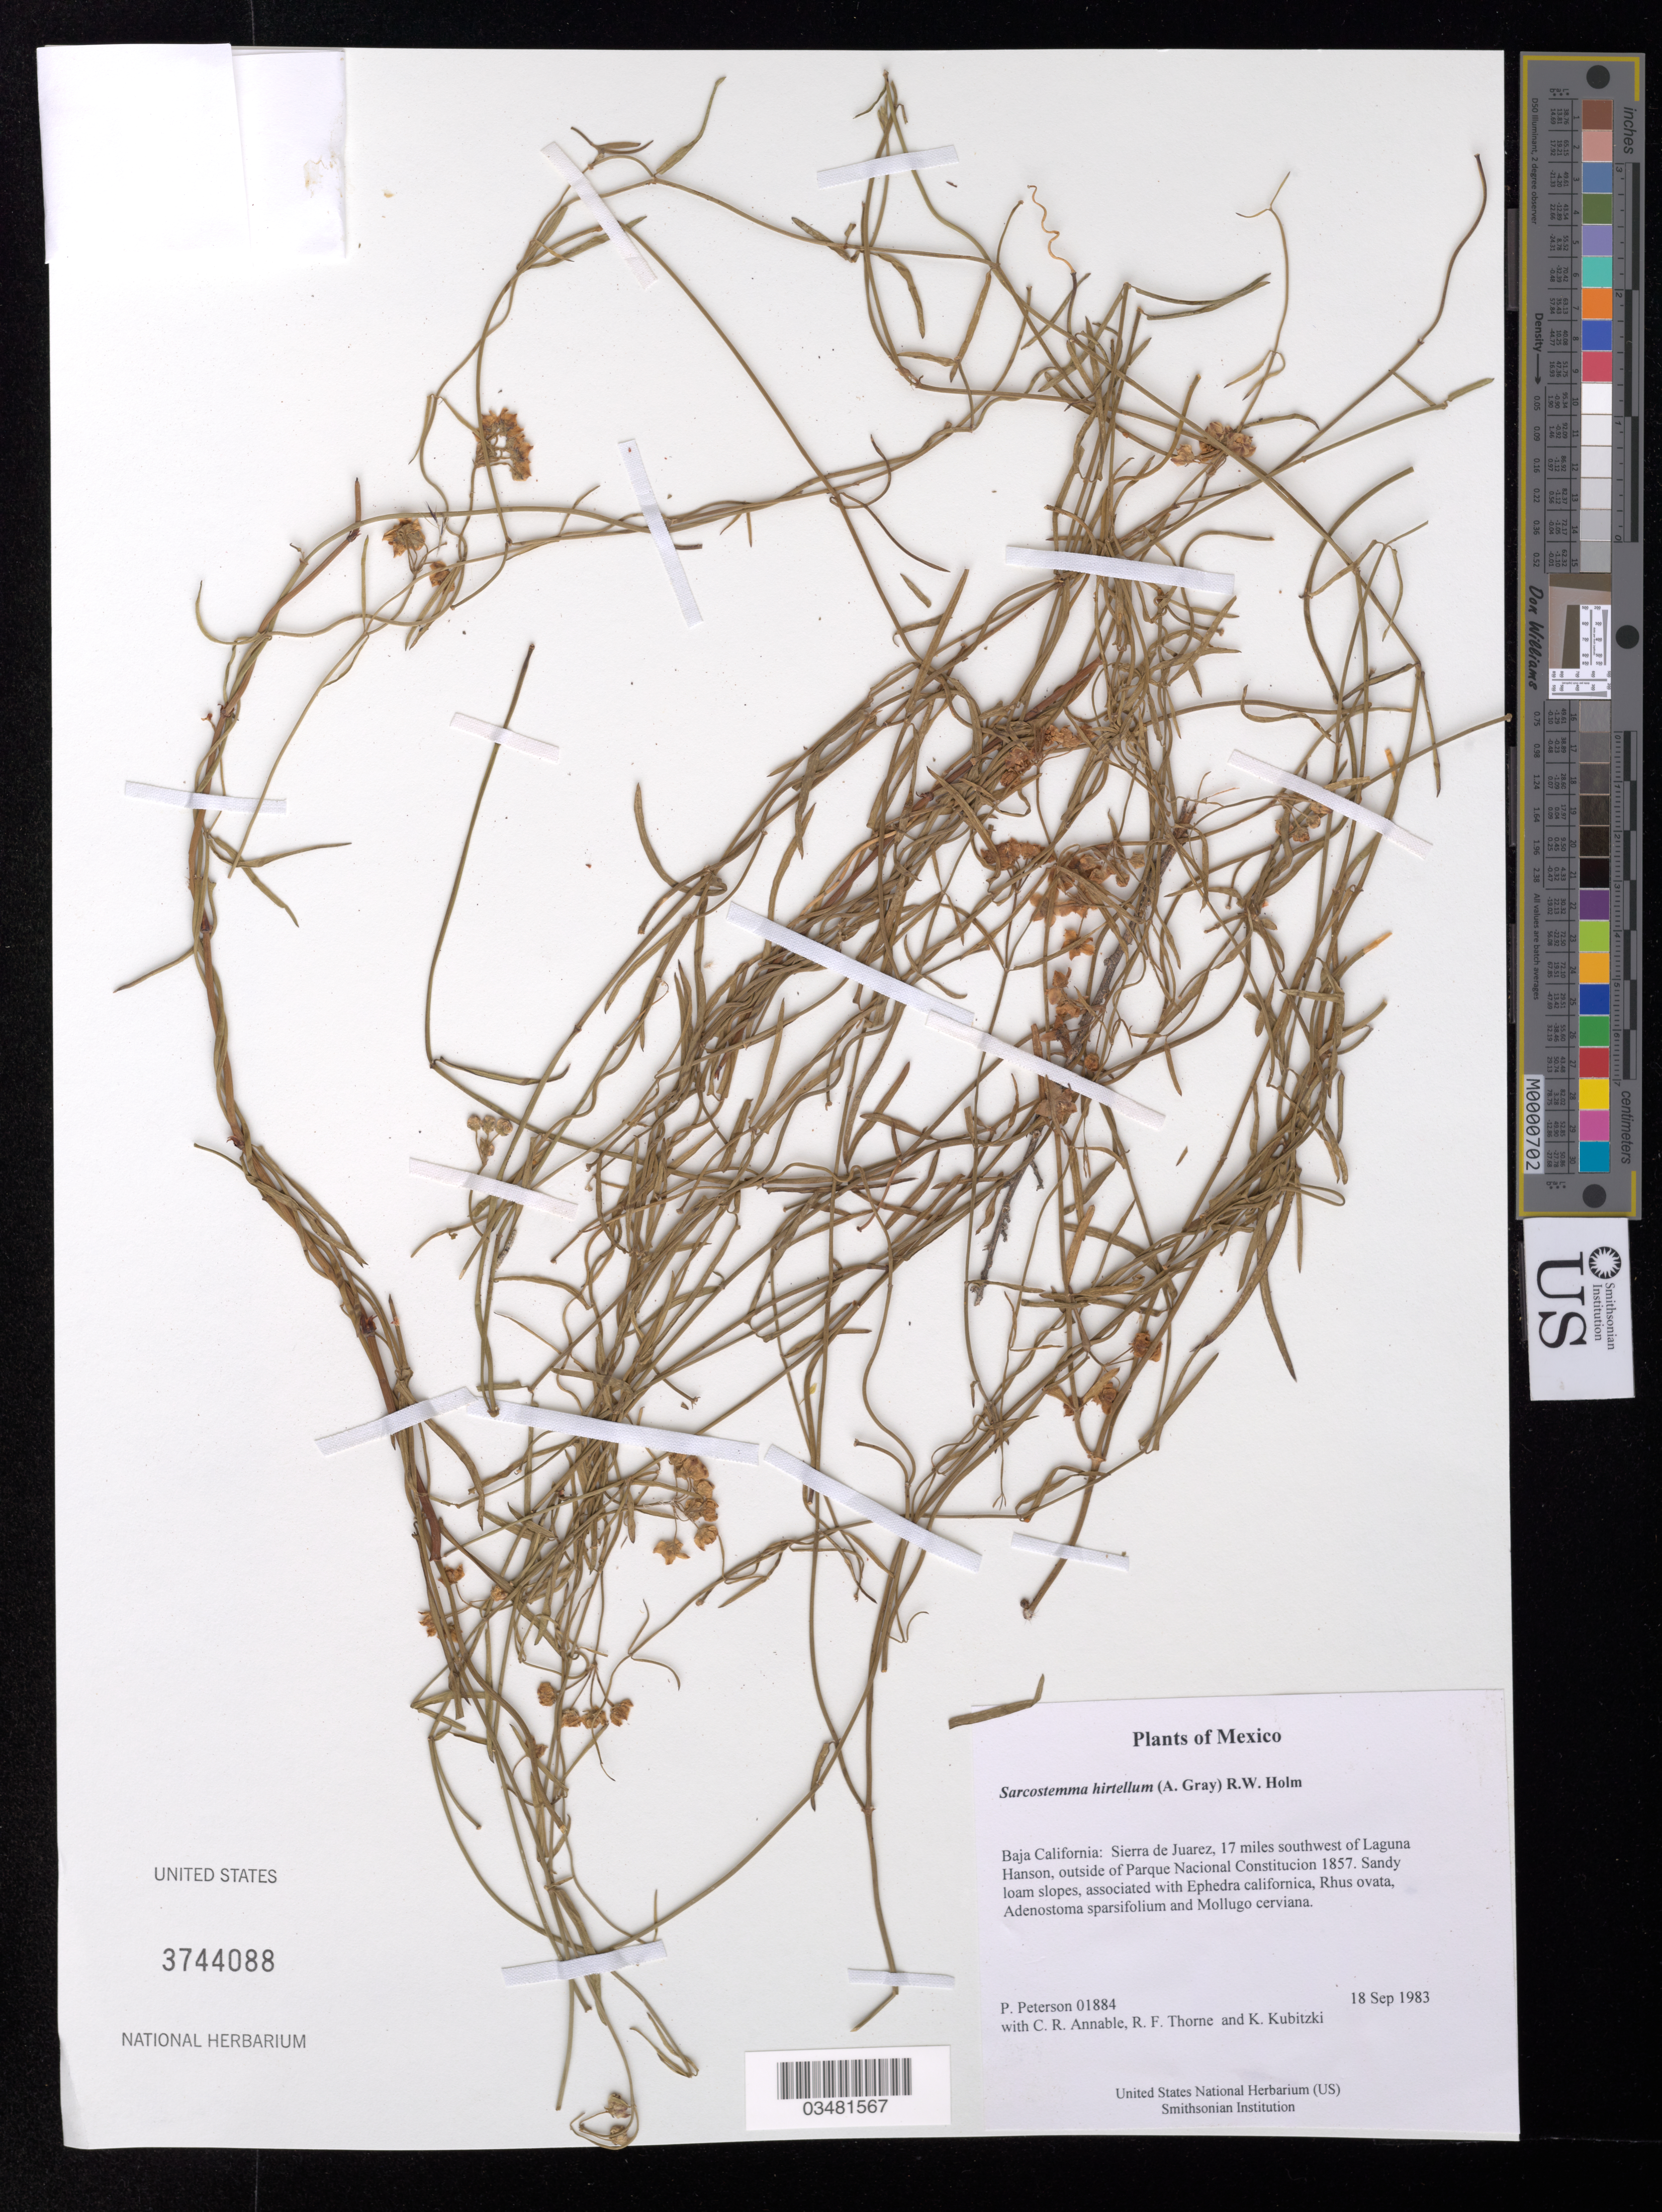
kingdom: Plantae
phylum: Tracheophyta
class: Magnoliopsida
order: Gentianales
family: Apocynaceae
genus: Sarcostemma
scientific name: Sarcostemma hirtellum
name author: (A. Gray) R.W. Holm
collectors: P. M. Peterson, C. R. Annable, R. F. Thorne & K. Kubitzki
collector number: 01884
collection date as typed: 18 Sep 1983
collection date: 1983-09-18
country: Mexico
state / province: Baja California Norte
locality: Sierra de Juarez, 17 miles southwest of Laguna Hanson, outside of Parque Nacional Constitucion 1857.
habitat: Sandy loam slopes, associated with Ephedra californica, Rhus ovata, Adenostoma sparsifolium and Mollugo cerviana.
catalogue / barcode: US 3744088